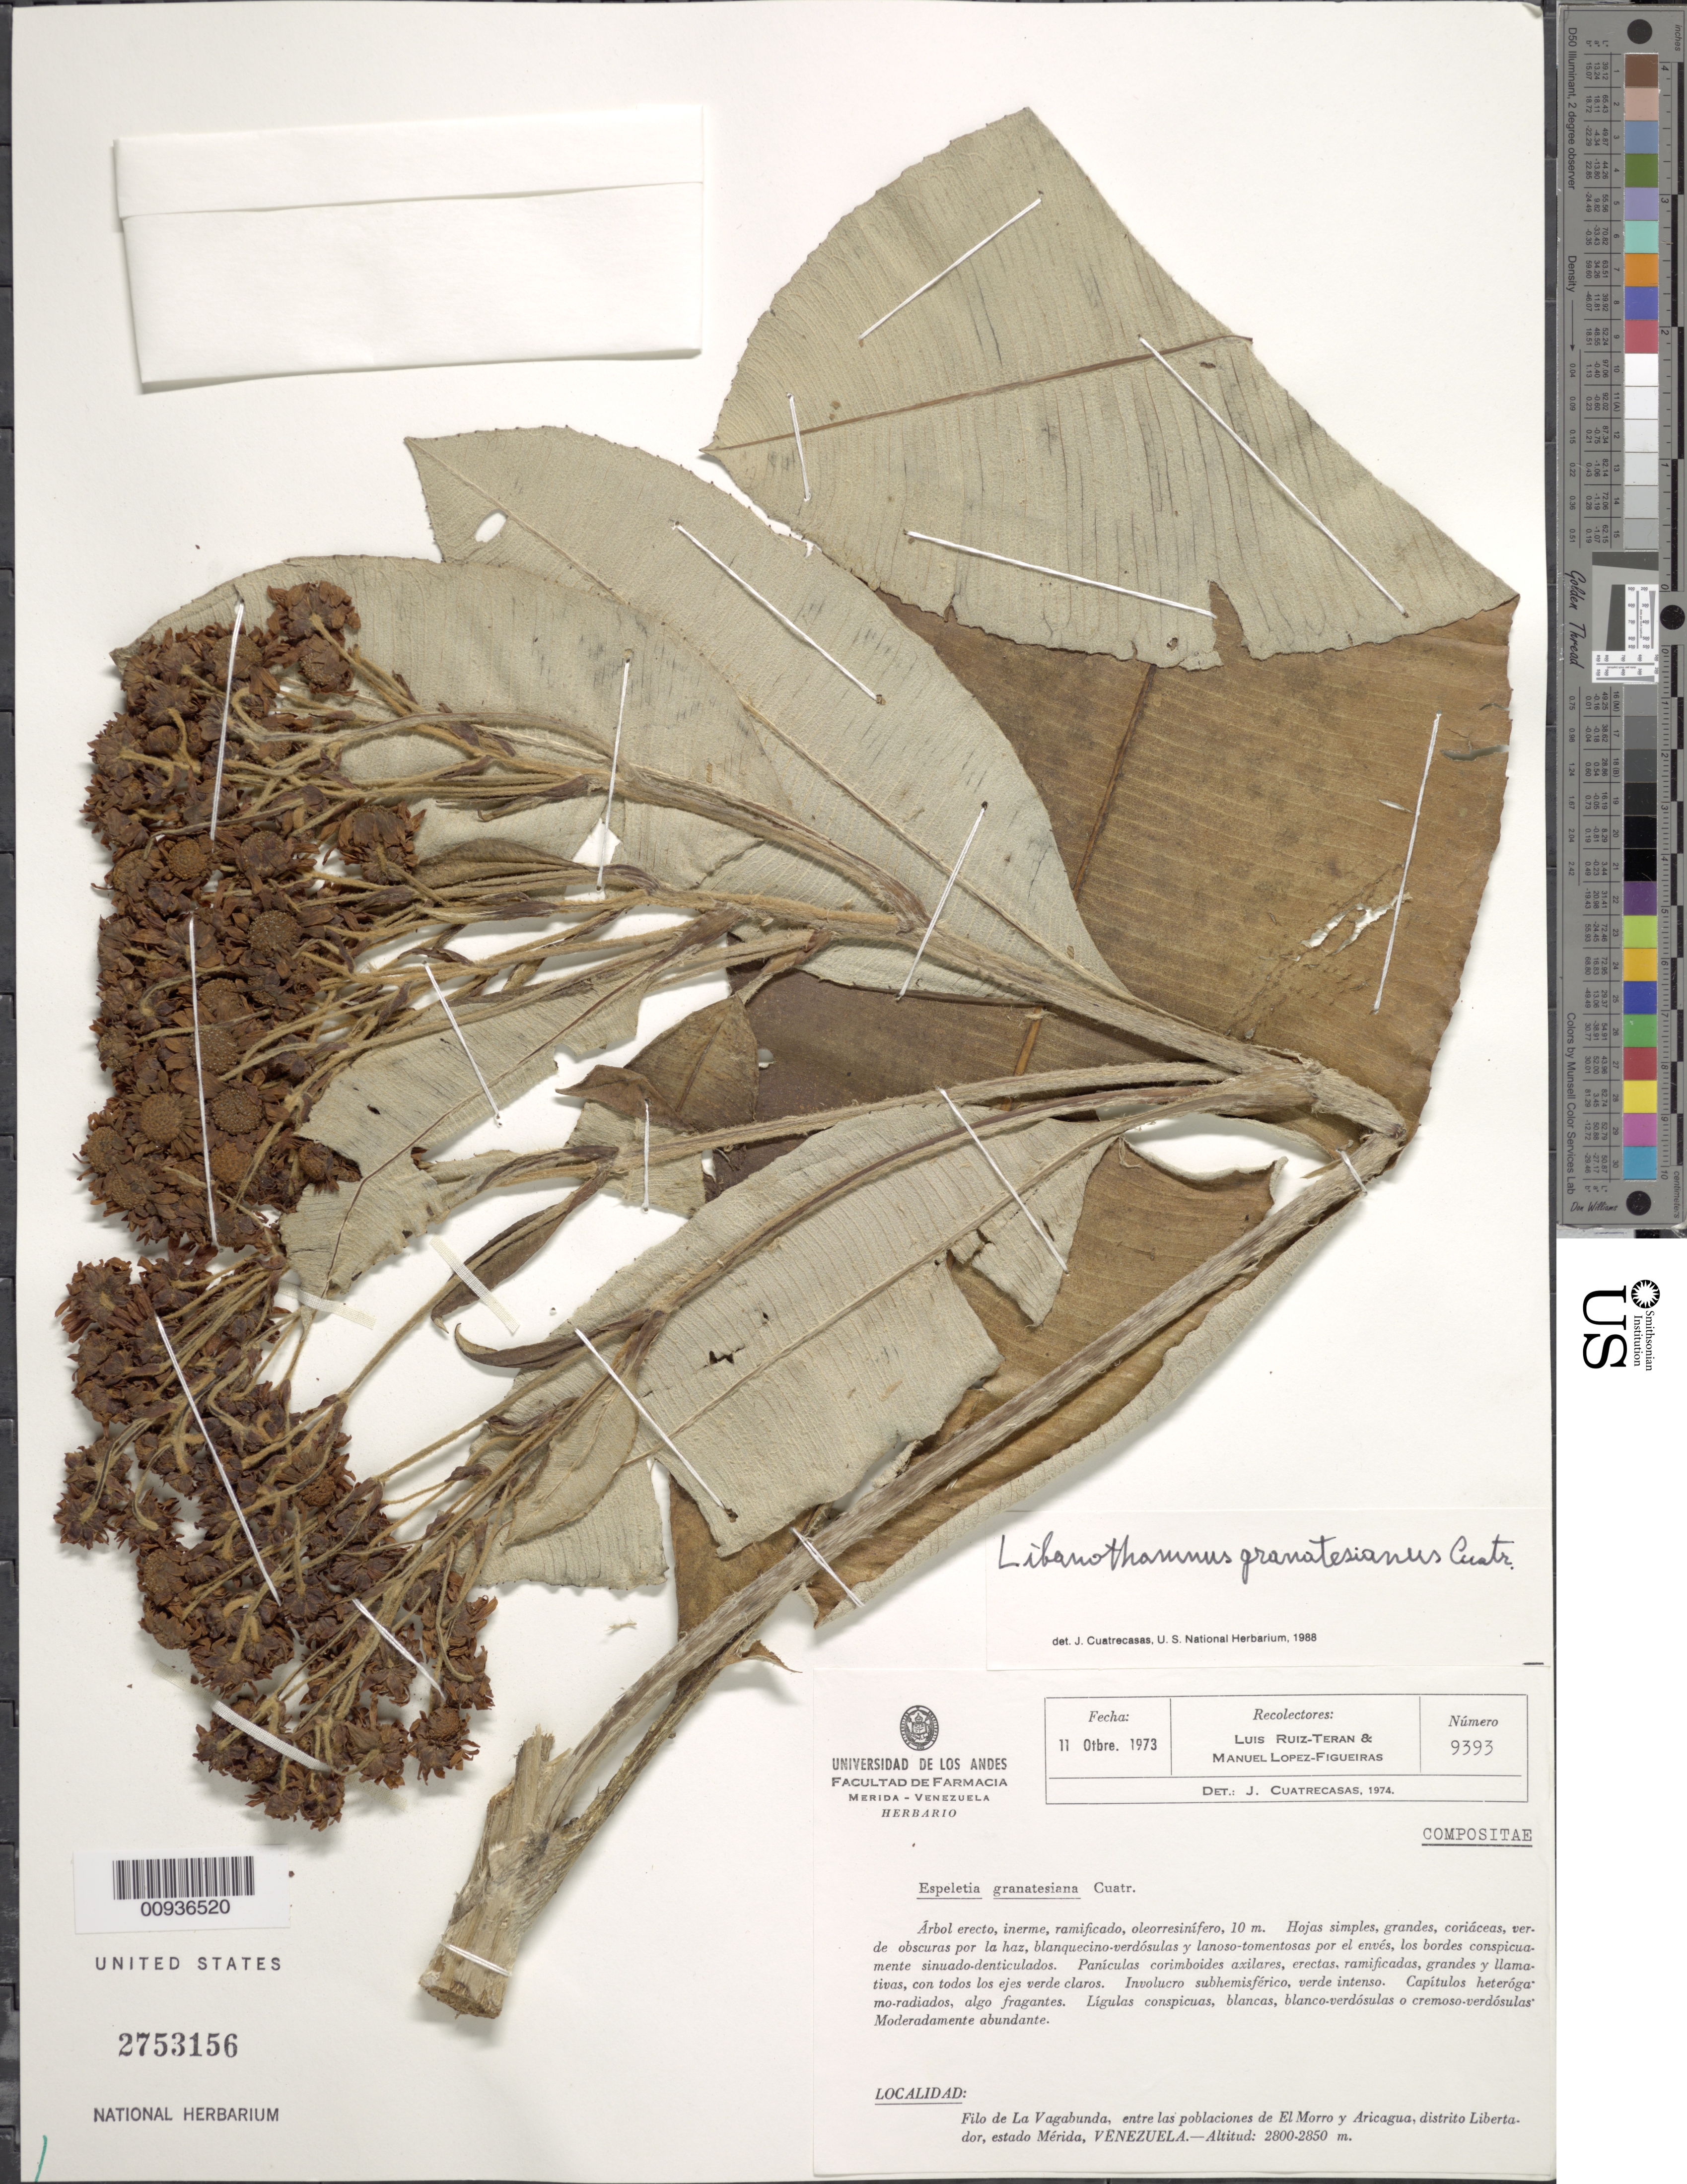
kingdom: Plantae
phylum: Tracheophyta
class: Magnoliopsida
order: Asterales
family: Asteraceae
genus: Libanothamnus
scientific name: Libanothamnus banksiifolius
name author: (Sch. Bip. & Ettingsh.) Cuatrec.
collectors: L. Teran & M. López Figueiras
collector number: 9393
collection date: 1973-10-11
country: Venezuela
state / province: Mérida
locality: Filo de La Vagabunda, entre las poblaciones de El Morro y Aricagua, distrito Libertador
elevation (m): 2800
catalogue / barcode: US 2753156